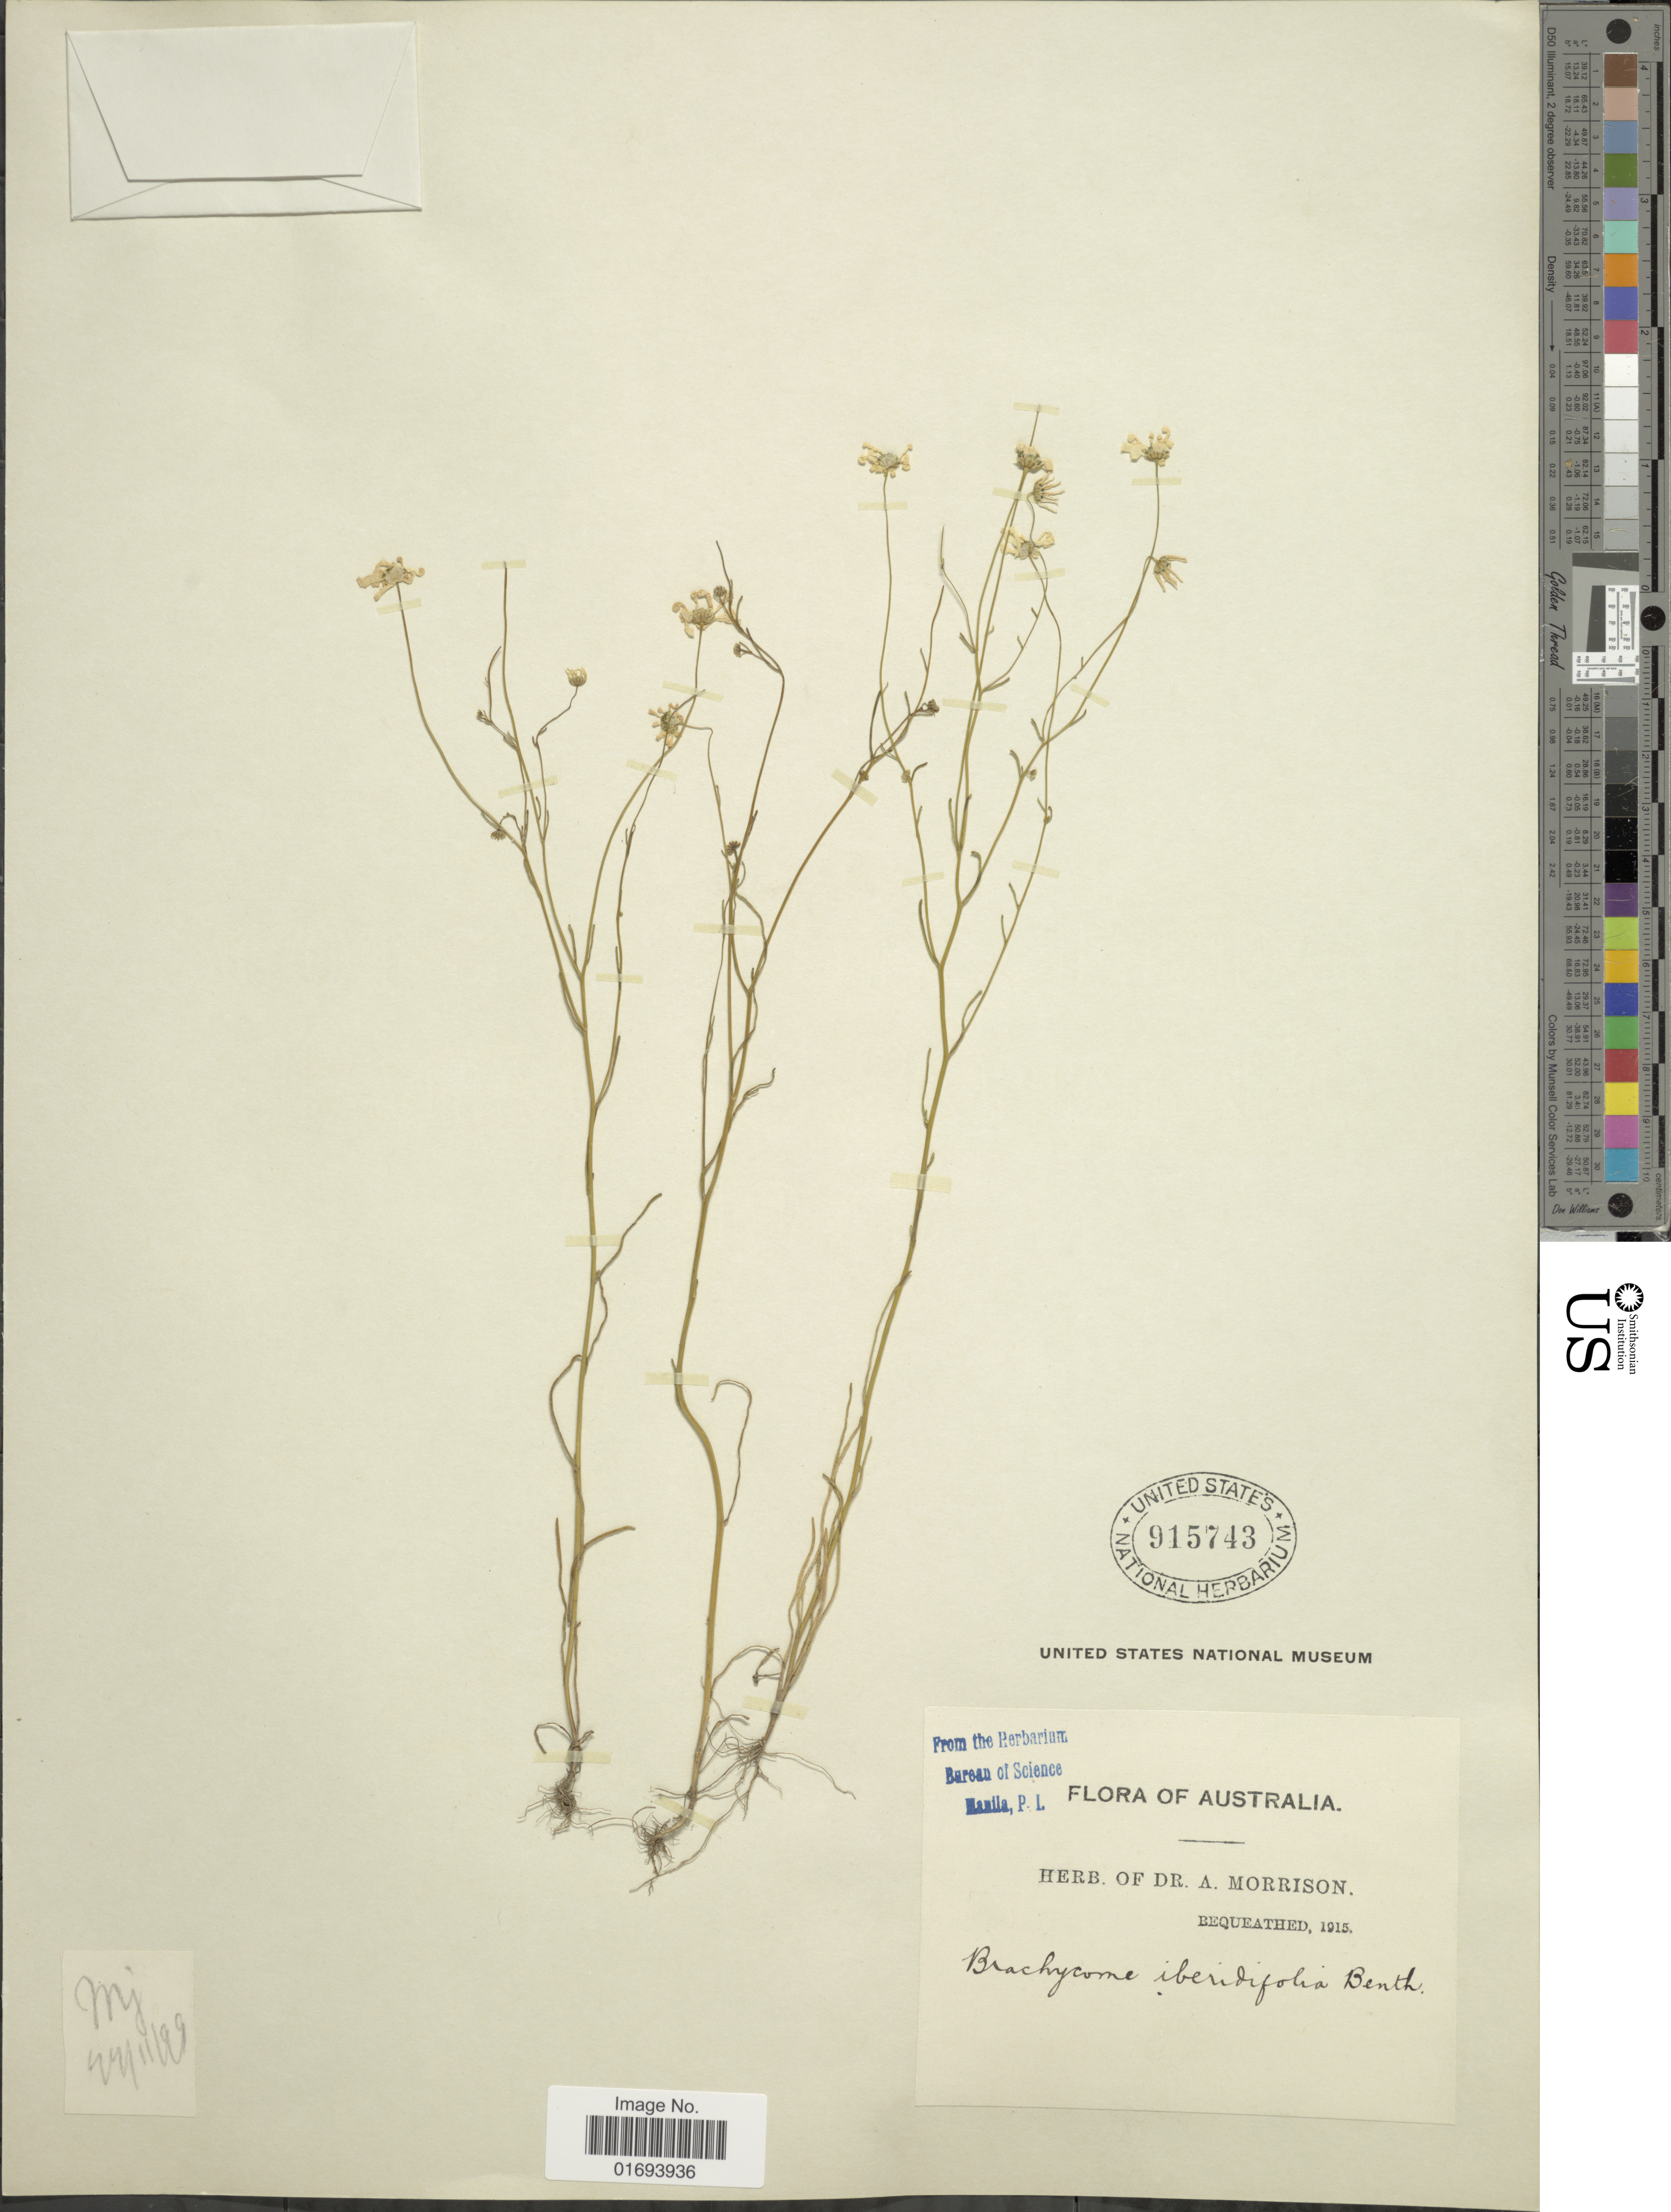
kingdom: Plantae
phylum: Tracheophyta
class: Magnoliopsida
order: Asterales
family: Asteraceae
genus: Brachyscome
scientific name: Brachyscome iberidifolia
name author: Benth.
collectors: ex herb. Dr. A. Morrison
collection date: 1915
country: Australia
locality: Australia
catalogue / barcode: US 915743